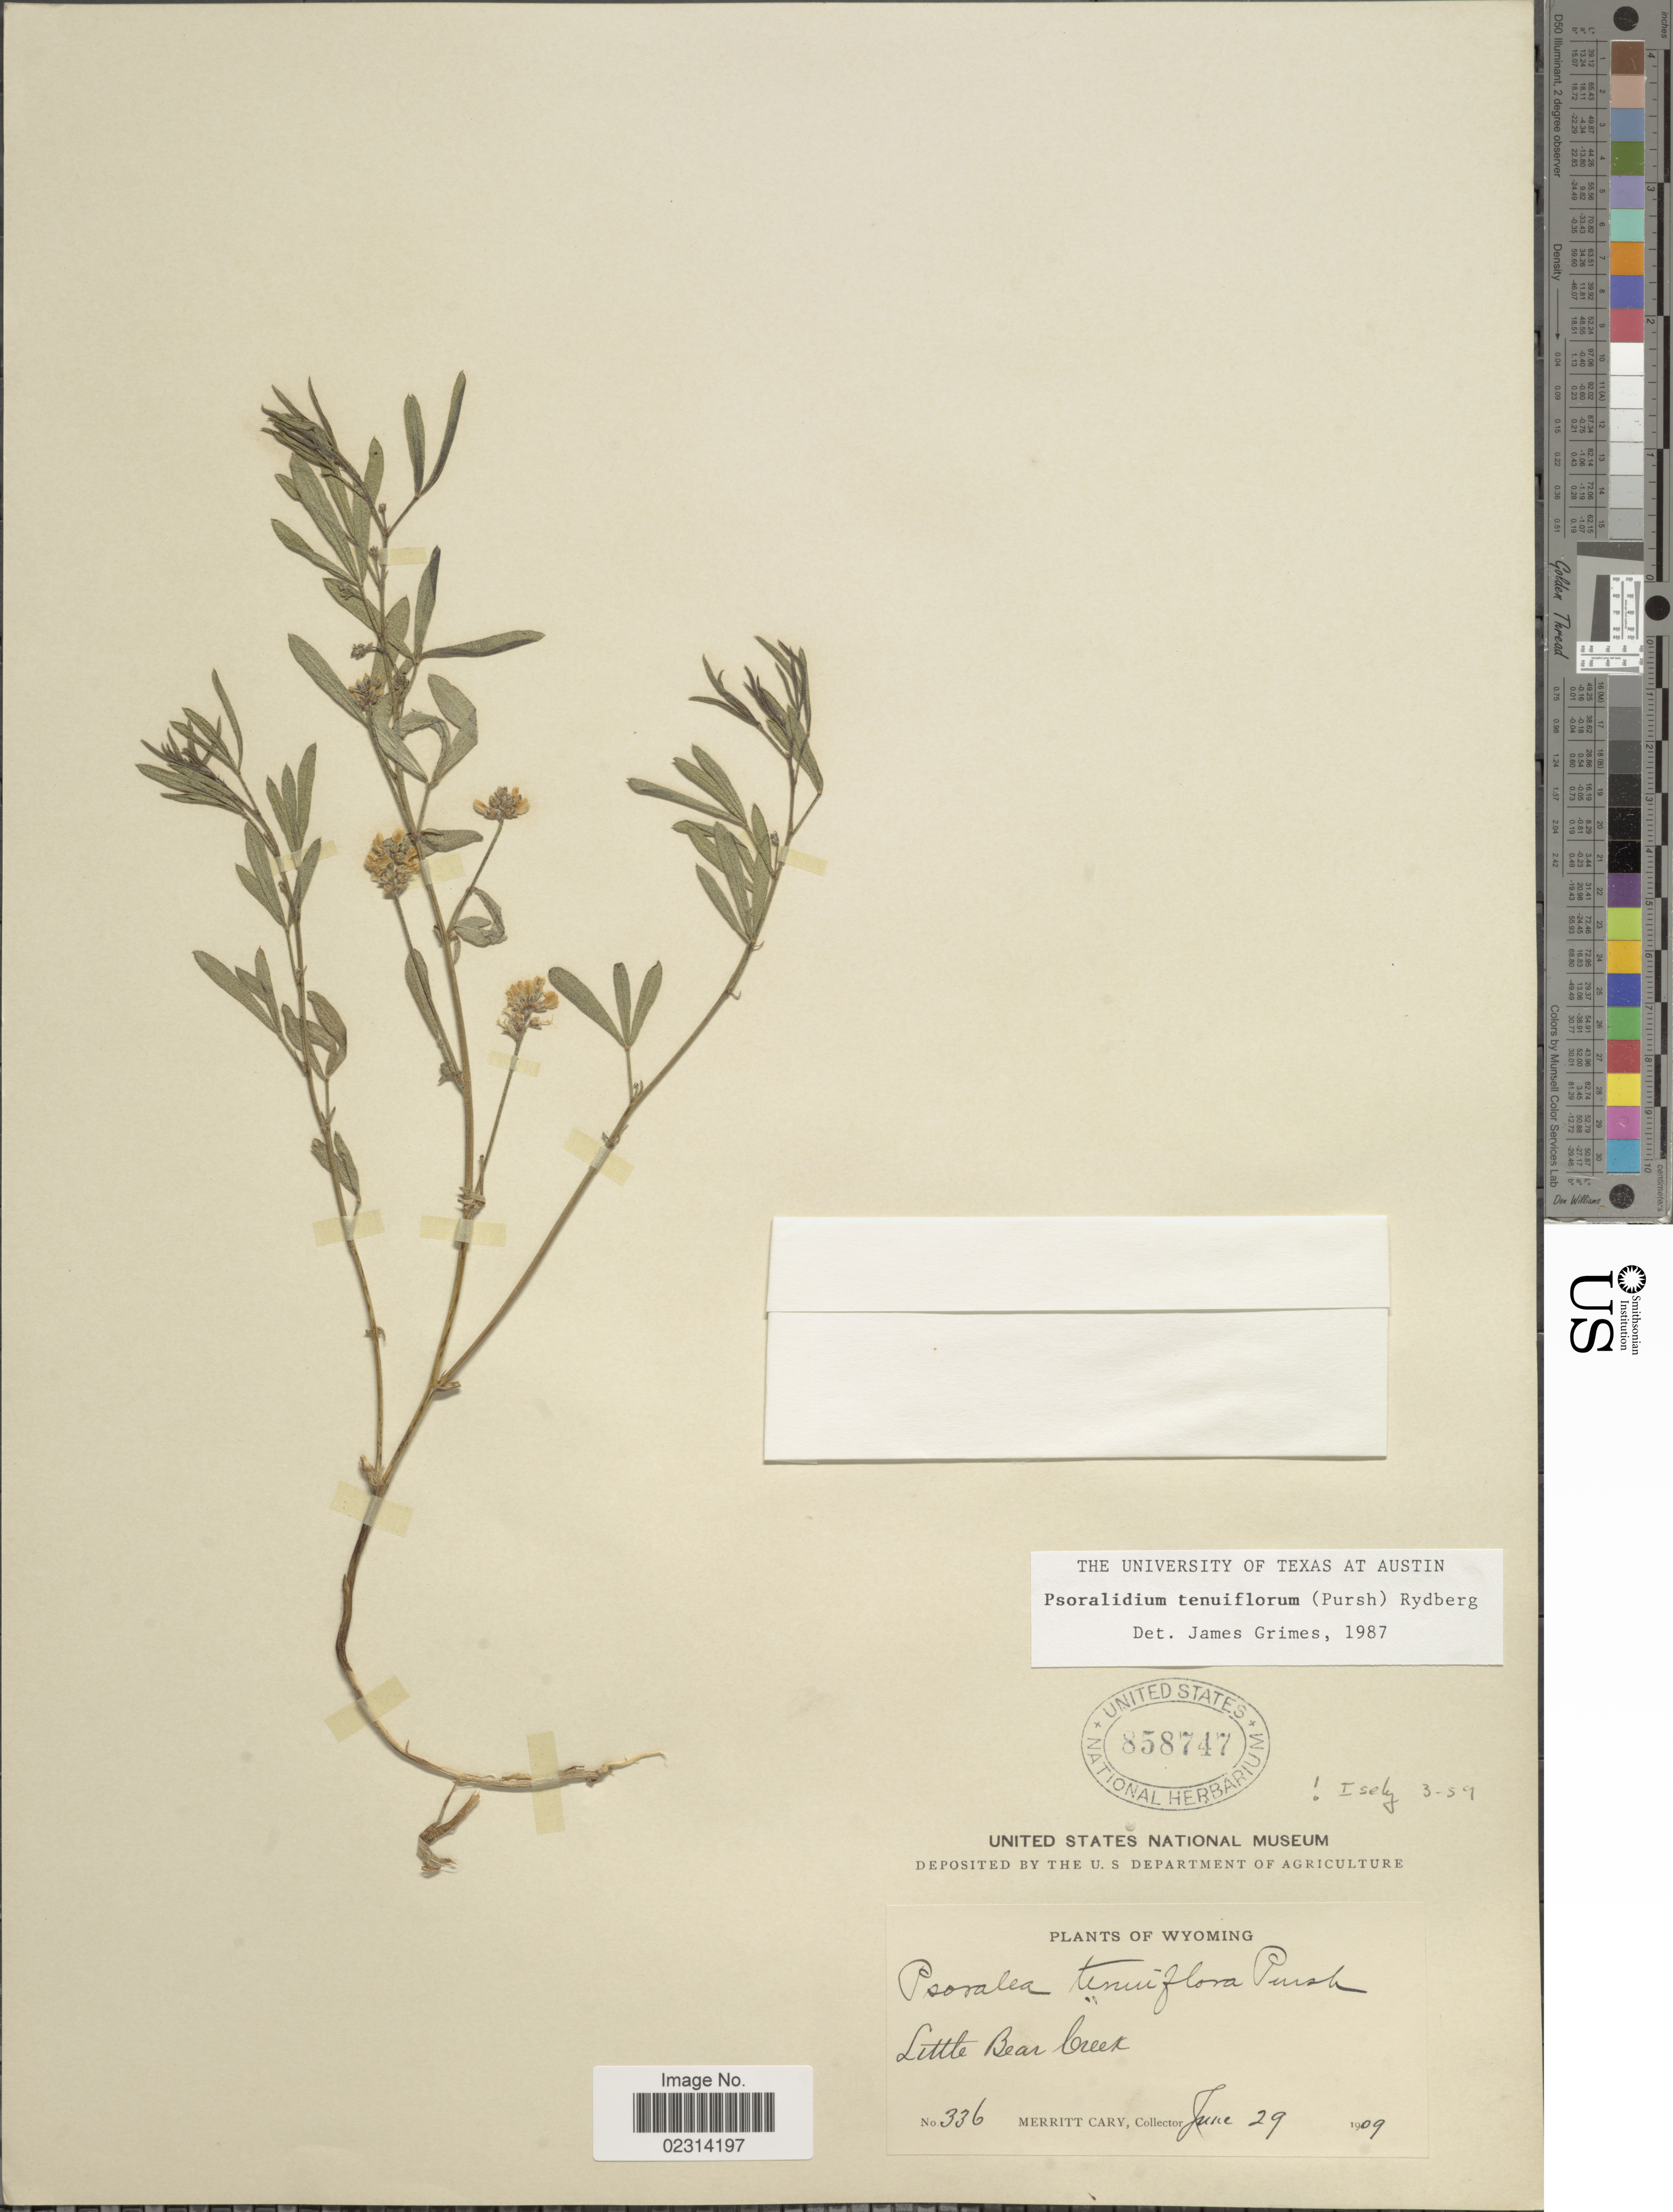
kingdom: Plantae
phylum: Tracheophyta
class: Magnoliopsida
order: Fabales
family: Fabaceae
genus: Psoralidium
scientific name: Psoralidium tenuiflorum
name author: (Pursh) Rydb.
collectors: M. Cary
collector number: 336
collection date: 1909-06-29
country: United States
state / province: Wyoming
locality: Little Bear Creek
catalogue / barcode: US 858747